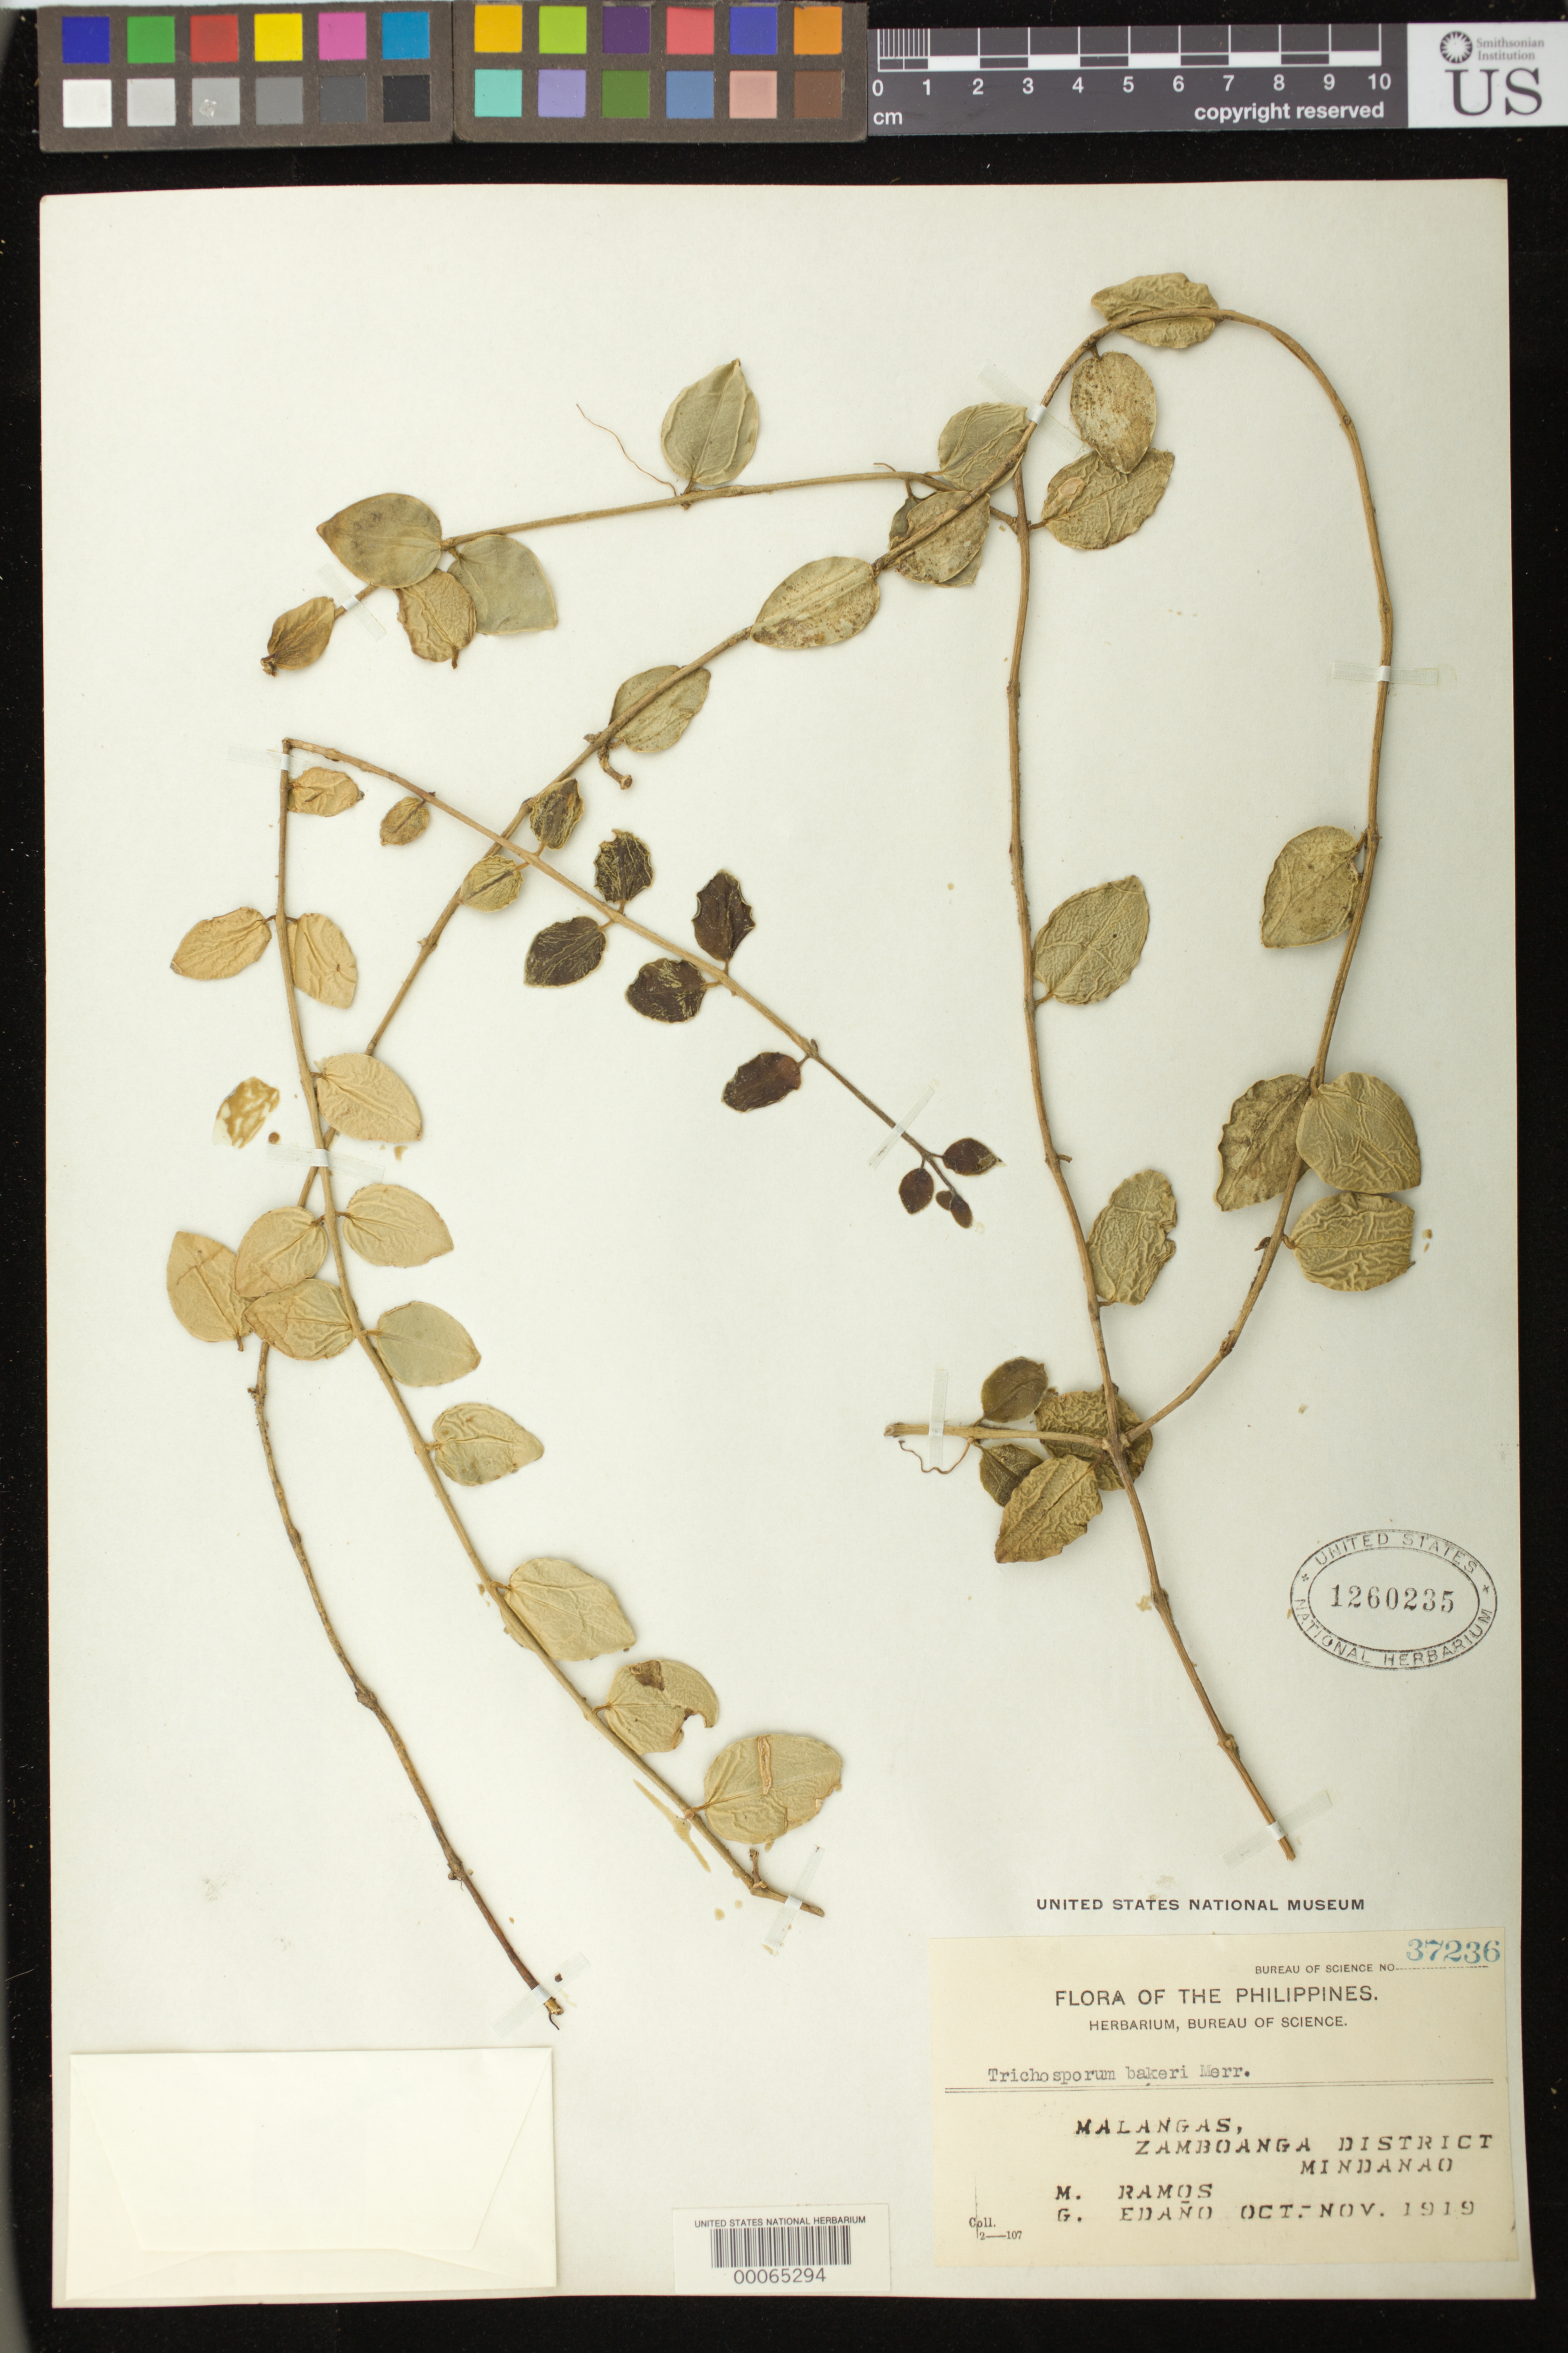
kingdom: Plantae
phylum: Tracheophyta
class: Magnoliopsida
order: Lamiales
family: Gesneriaceae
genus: Trichosporum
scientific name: Trichosporum bakeri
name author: Merr.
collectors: M. Ramos & G. Edaño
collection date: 1919-10/1919-11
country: Philippines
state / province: Zamboanga Peninsula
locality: Malangas, Zamboanga District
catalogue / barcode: US 1260235